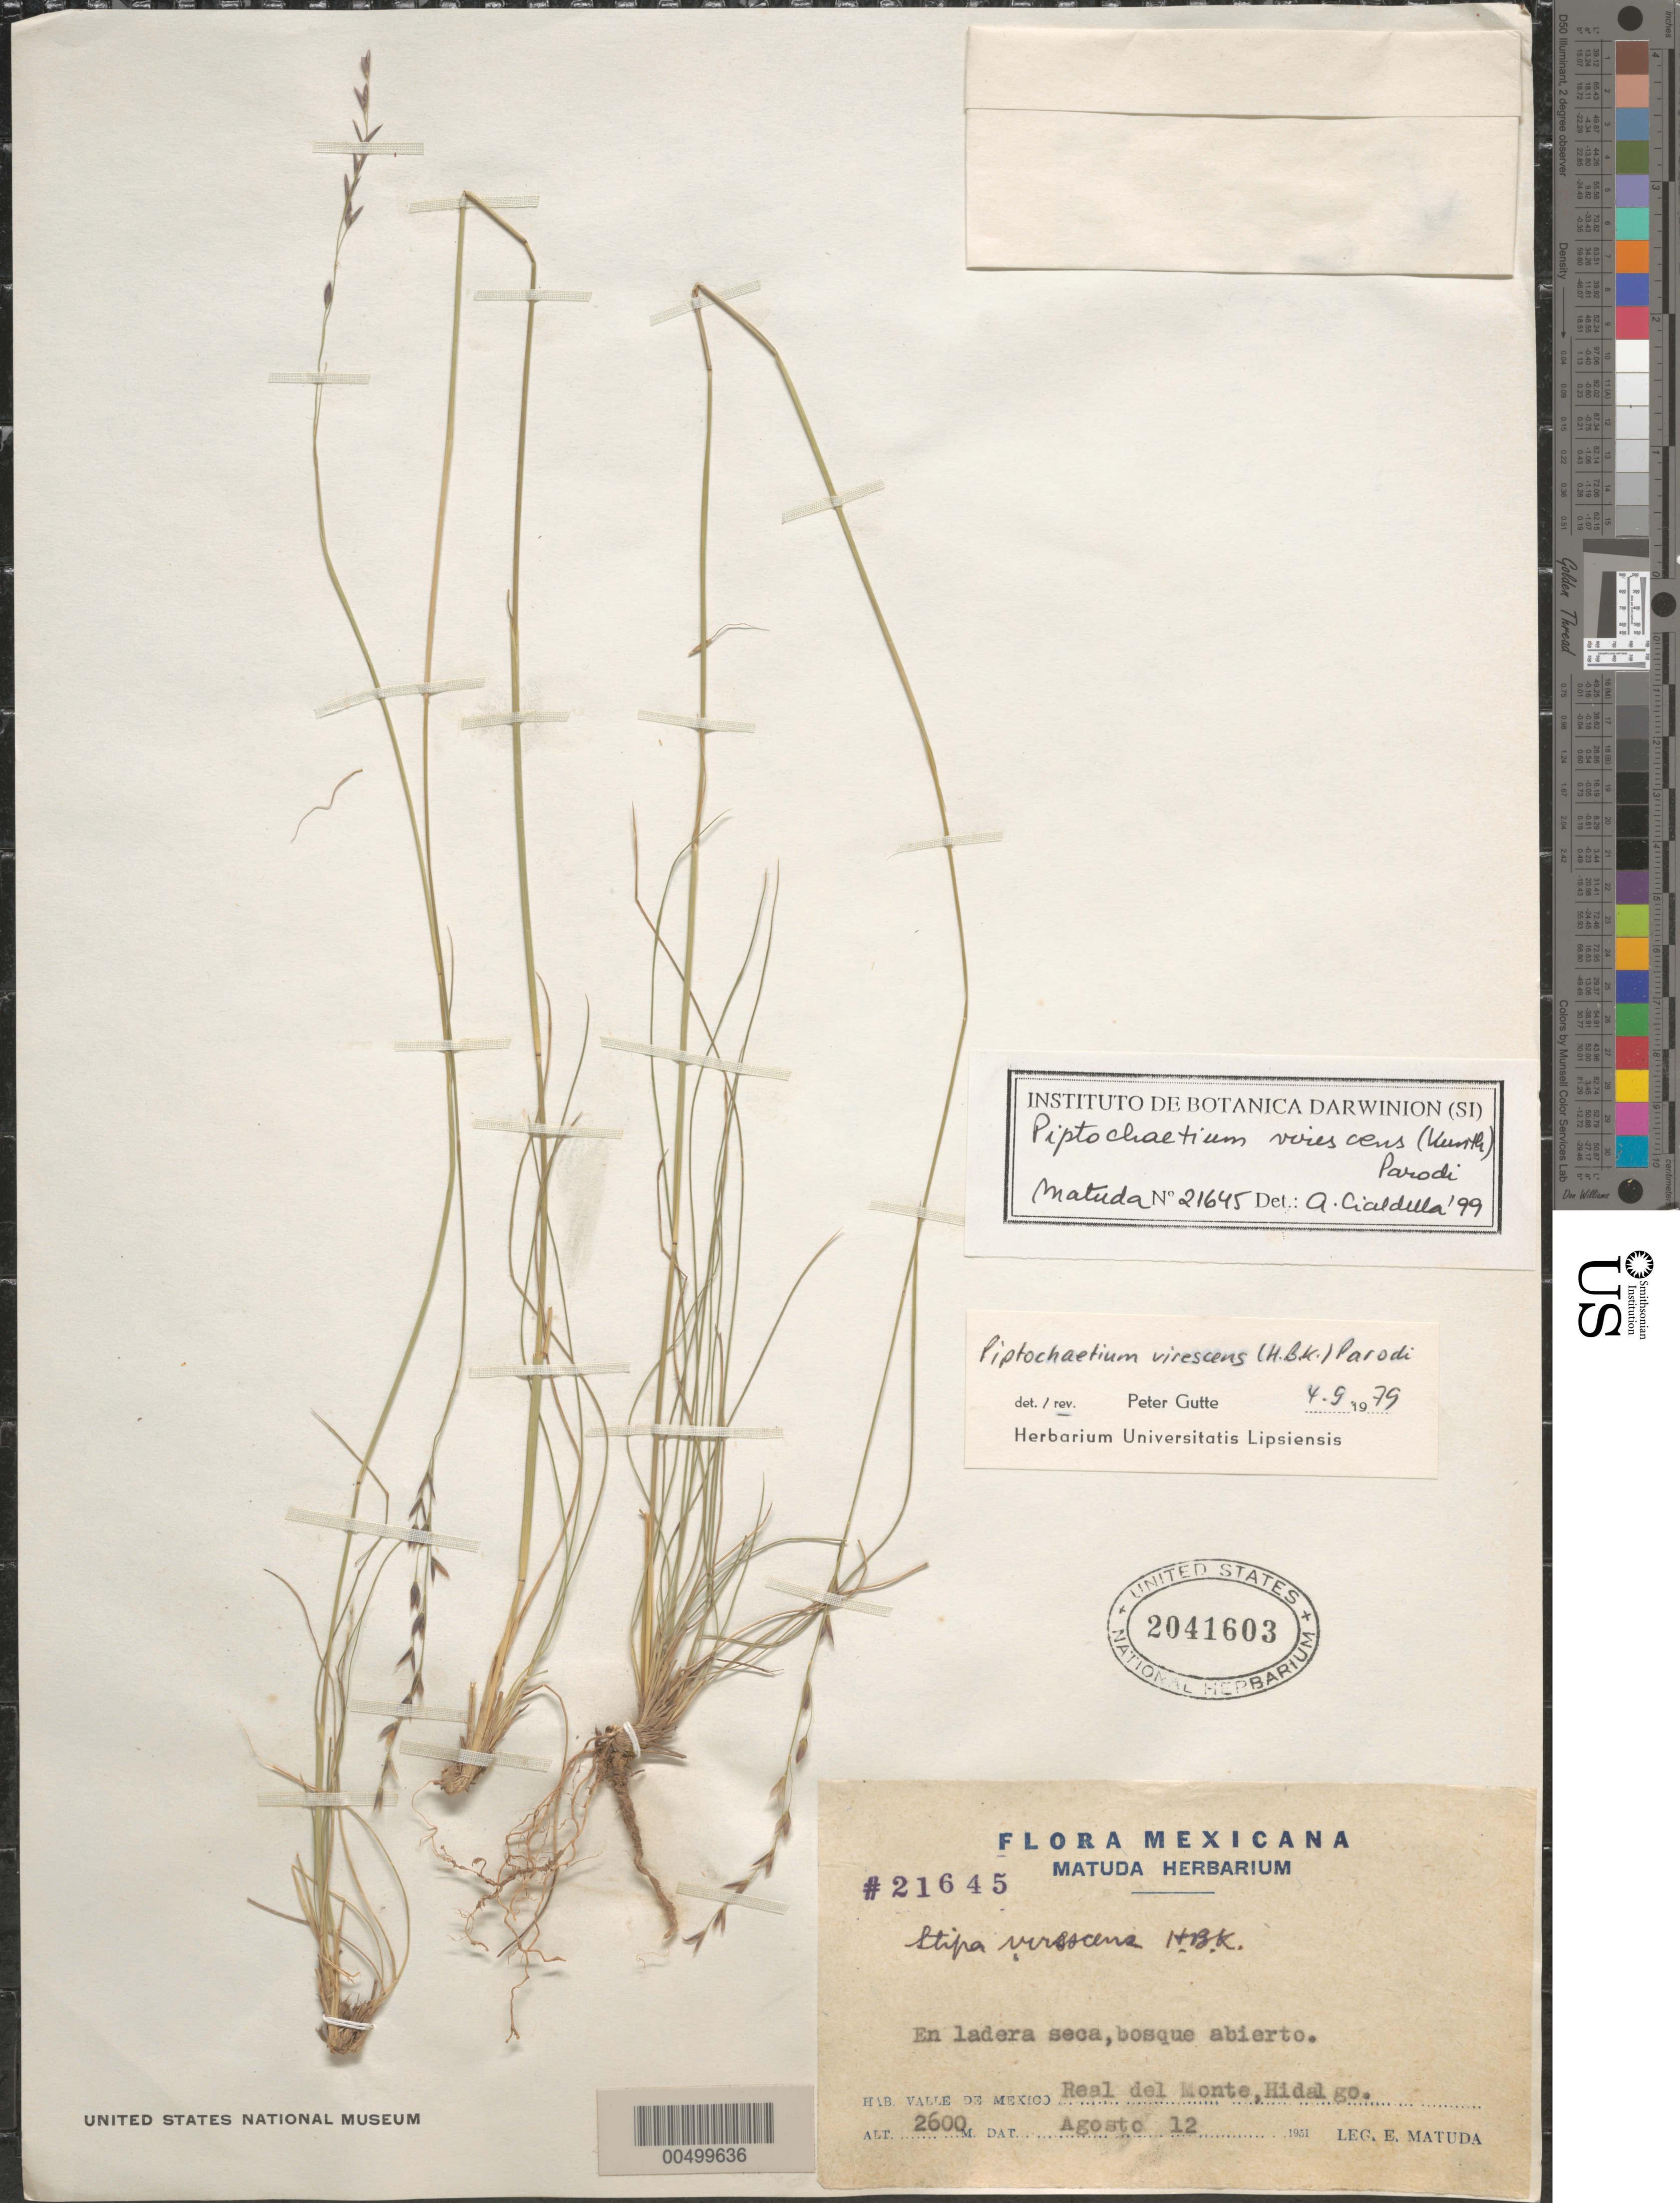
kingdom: Plantae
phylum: Tracheophyta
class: Liliopsida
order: Poales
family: Poaceae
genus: Piptochaetium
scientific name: Piptochaetium virescens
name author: (Kunth) Parodi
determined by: Gutte, P.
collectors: E. Matuda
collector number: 21645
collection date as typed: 12 Aug 1951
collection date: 1951-08-12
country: Mexico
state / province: Hidalgo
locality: Real del Monte, Valle de Mexico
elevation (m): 2600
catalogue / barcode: US 2041603